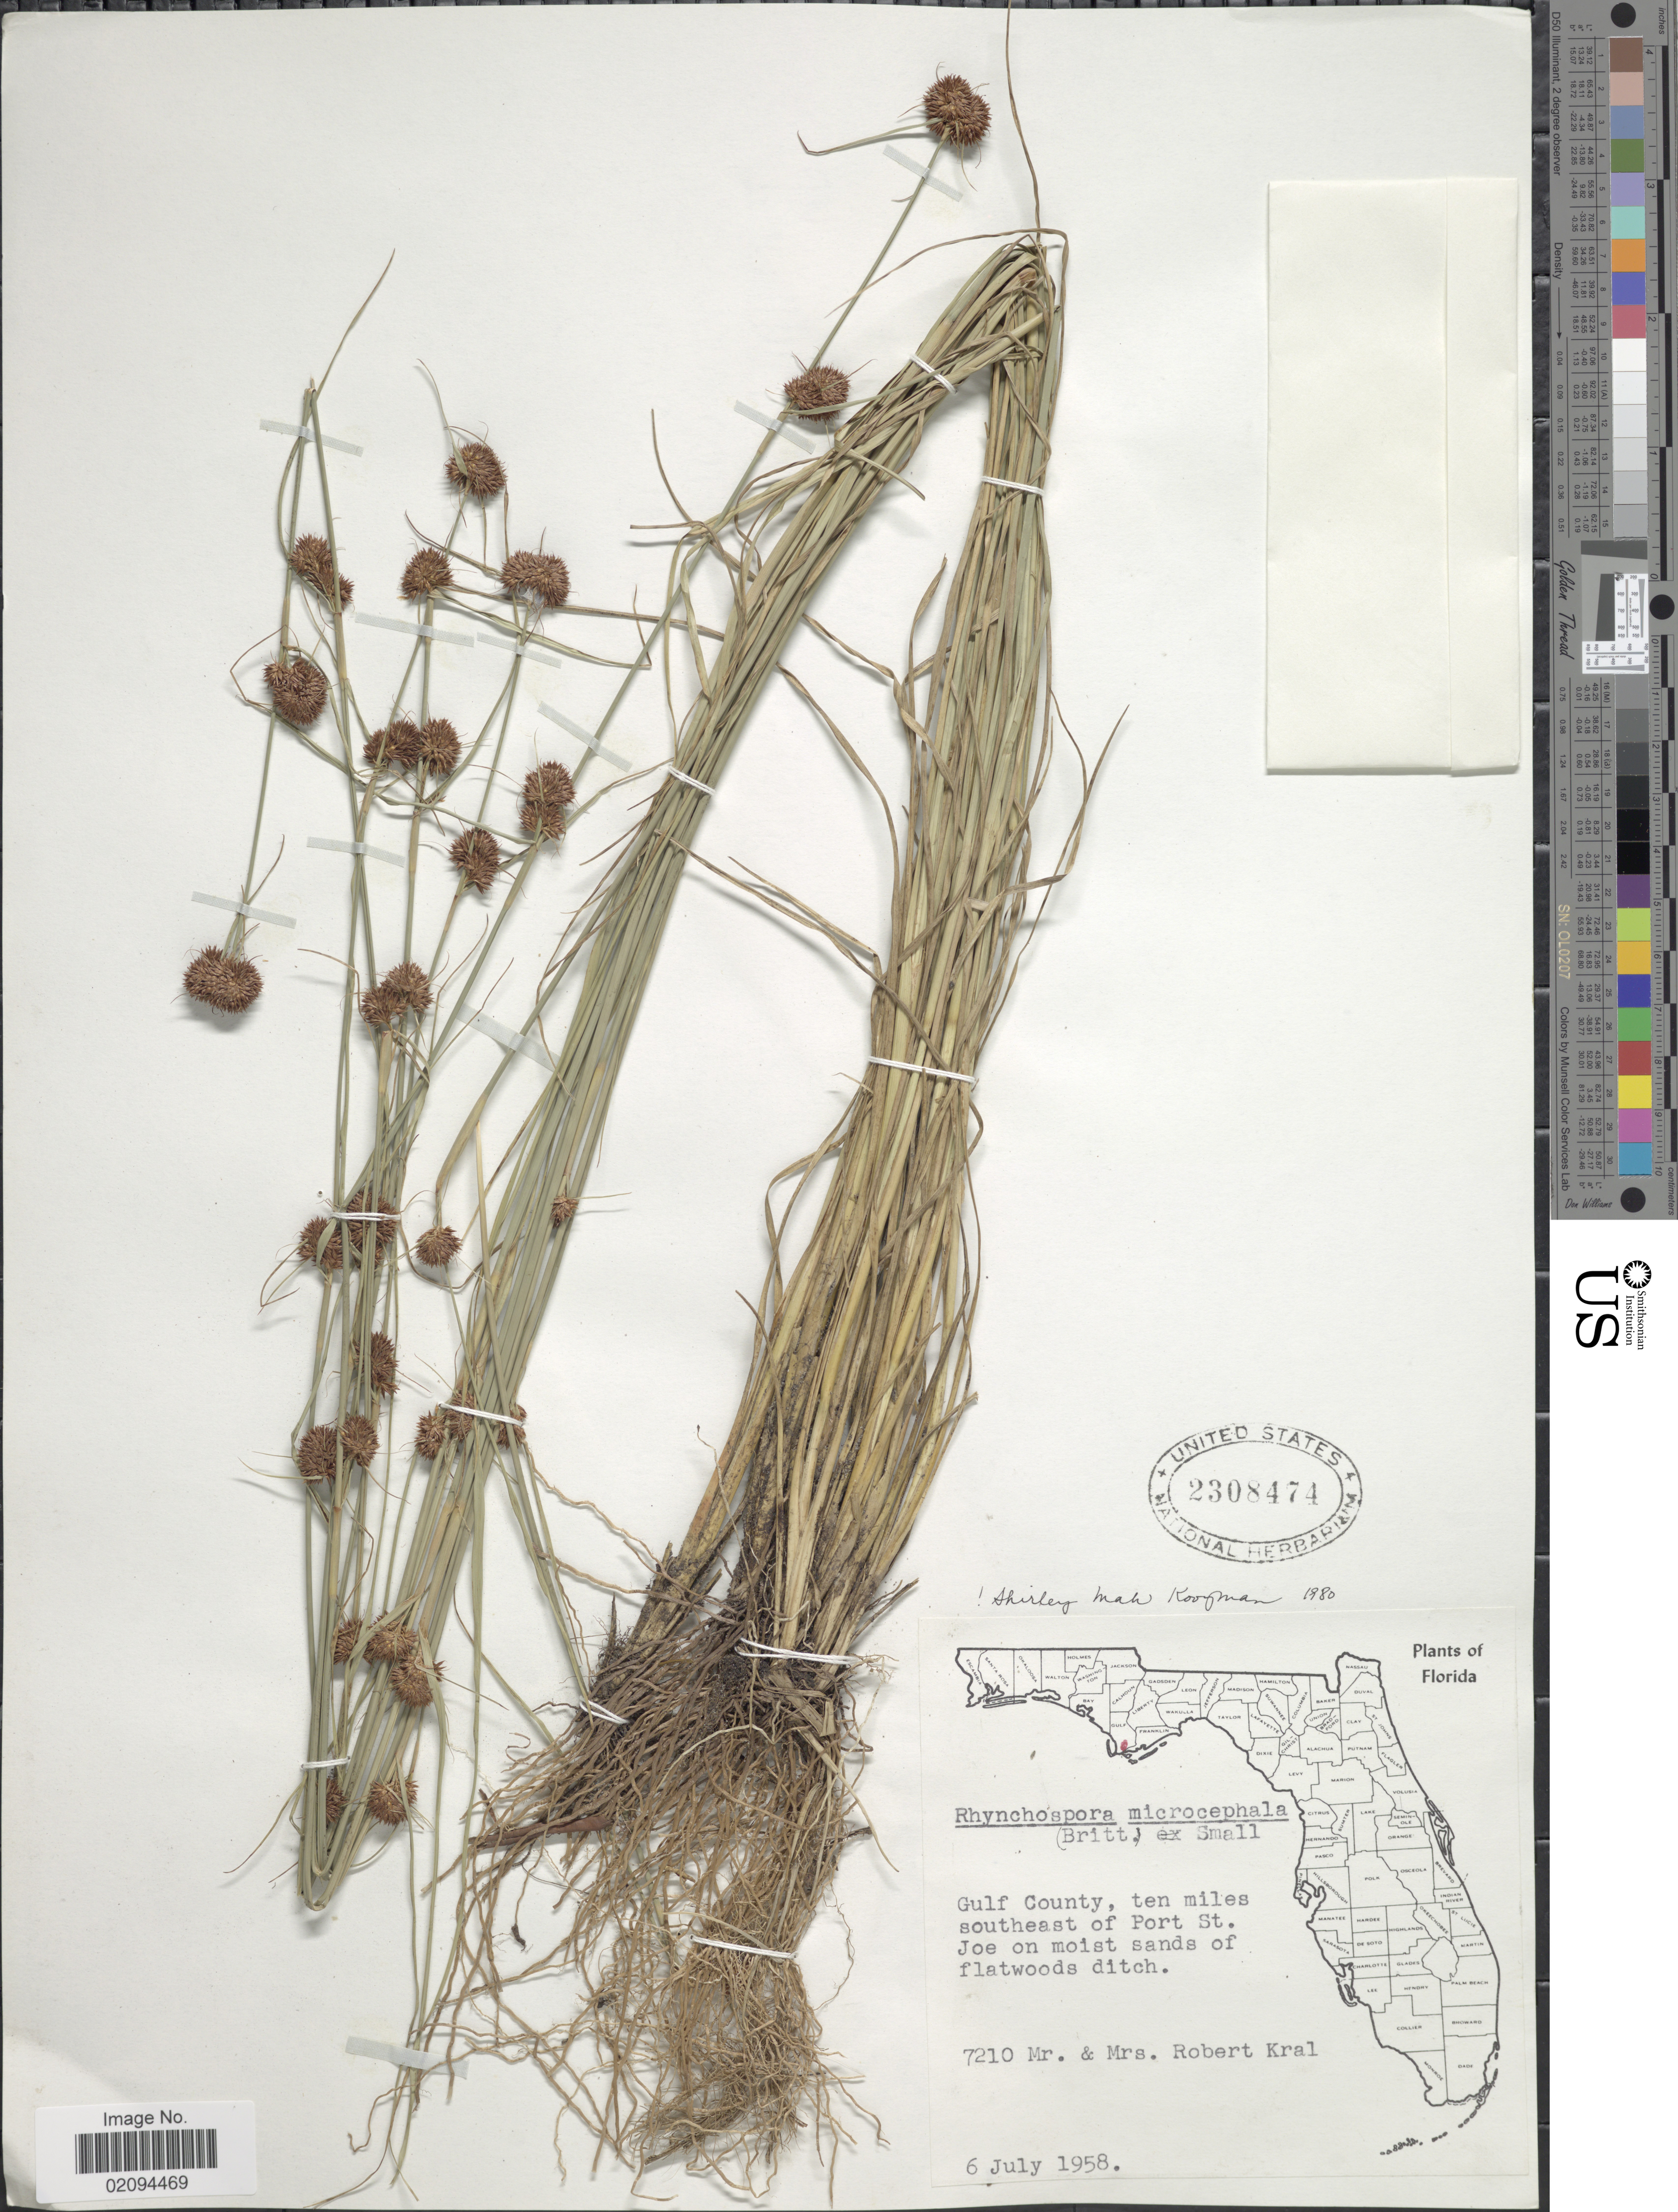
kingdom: Plantae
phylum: Tracheophyta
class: Liliopsida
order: Poales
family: Cyperaceae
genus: Rhynchospora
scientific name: Rhynchospora microcephala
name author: (Britton) Britton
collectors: R. Kral & M. Kral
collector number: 7210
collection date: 1958-07-06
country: United States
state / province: Florida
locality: Gulf County, ten miles southeast of Port St. Joe on moist sands of flatwoods ditch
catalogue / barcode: US 2308474